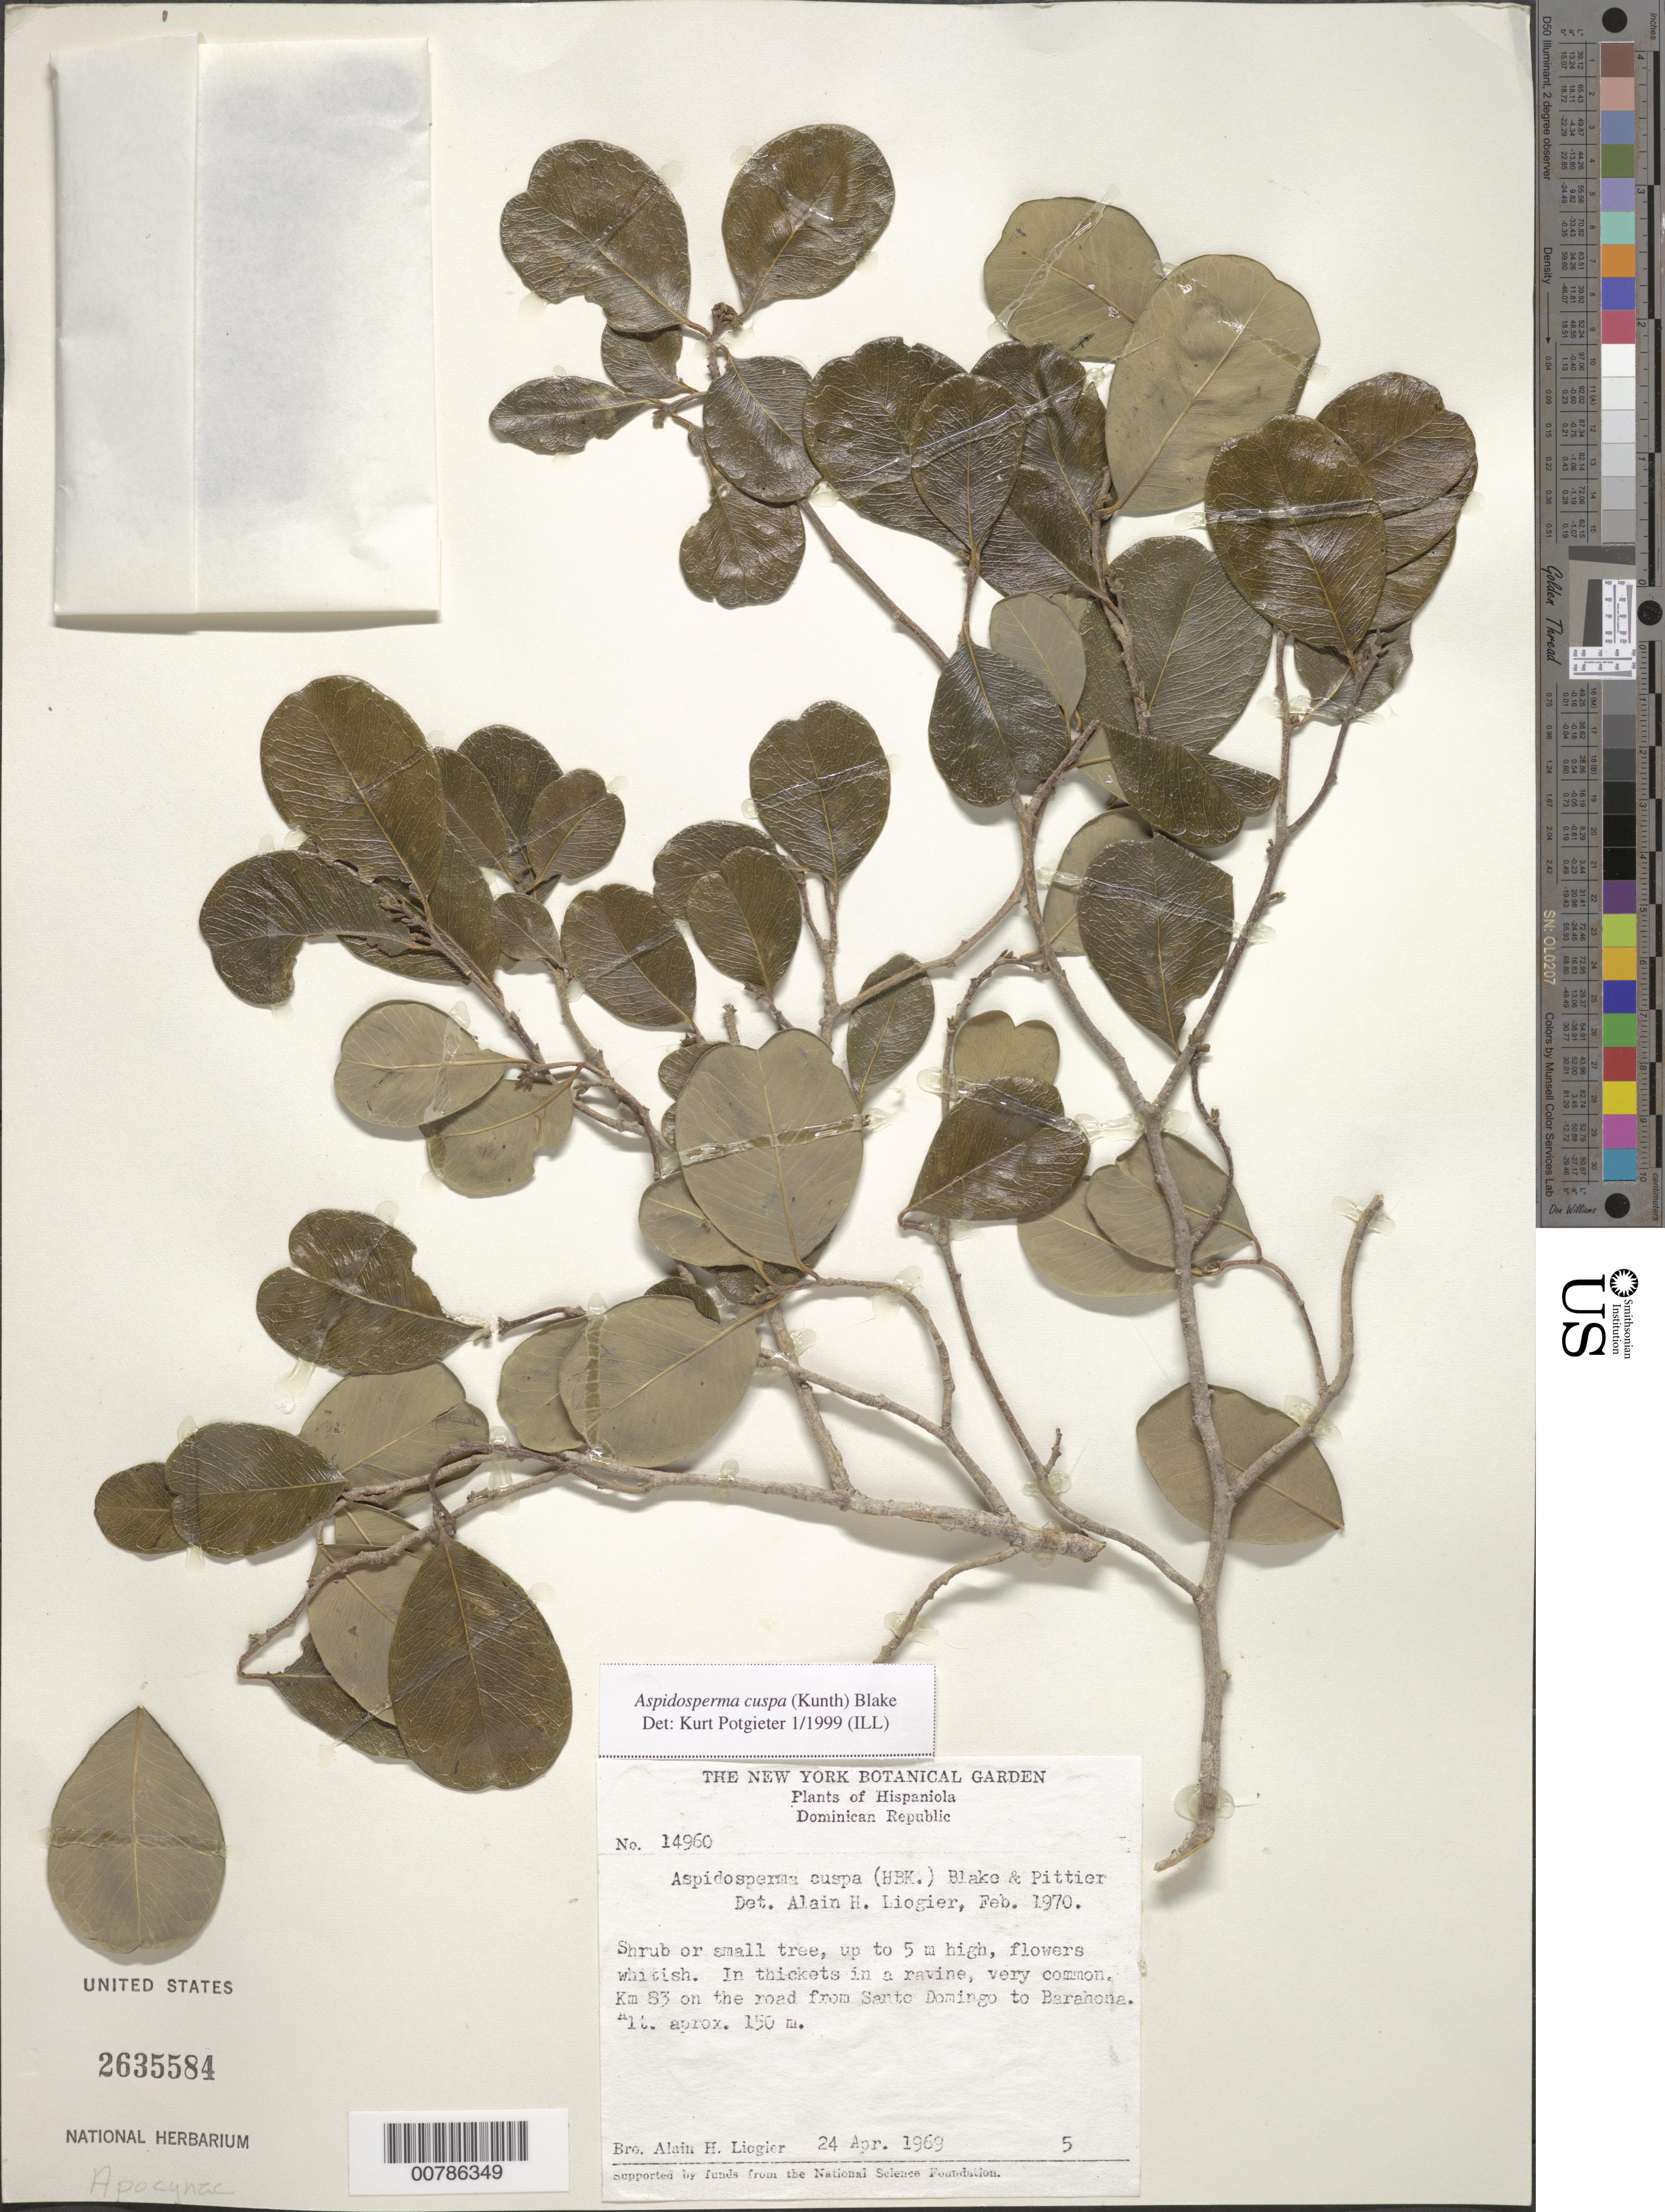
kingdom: Plantae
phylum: Tracheophyta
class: Magnoliopsida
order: Gentianales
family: Apocynaceae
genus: Aspidosperma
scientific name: Aspidosperma cuspa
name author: (Kunth) S.F. Blake ex Pittier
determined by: Potgieter, K.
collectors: A. H. Liogier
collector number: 14960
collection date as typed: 24 Apr 1969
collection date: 1969-04-24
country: Dominican Republic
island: Hispaniola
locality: Santo Domingo, km 83 on road to Barahona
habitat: In thickets in a ravine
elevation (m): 150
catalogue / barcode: US 2635584